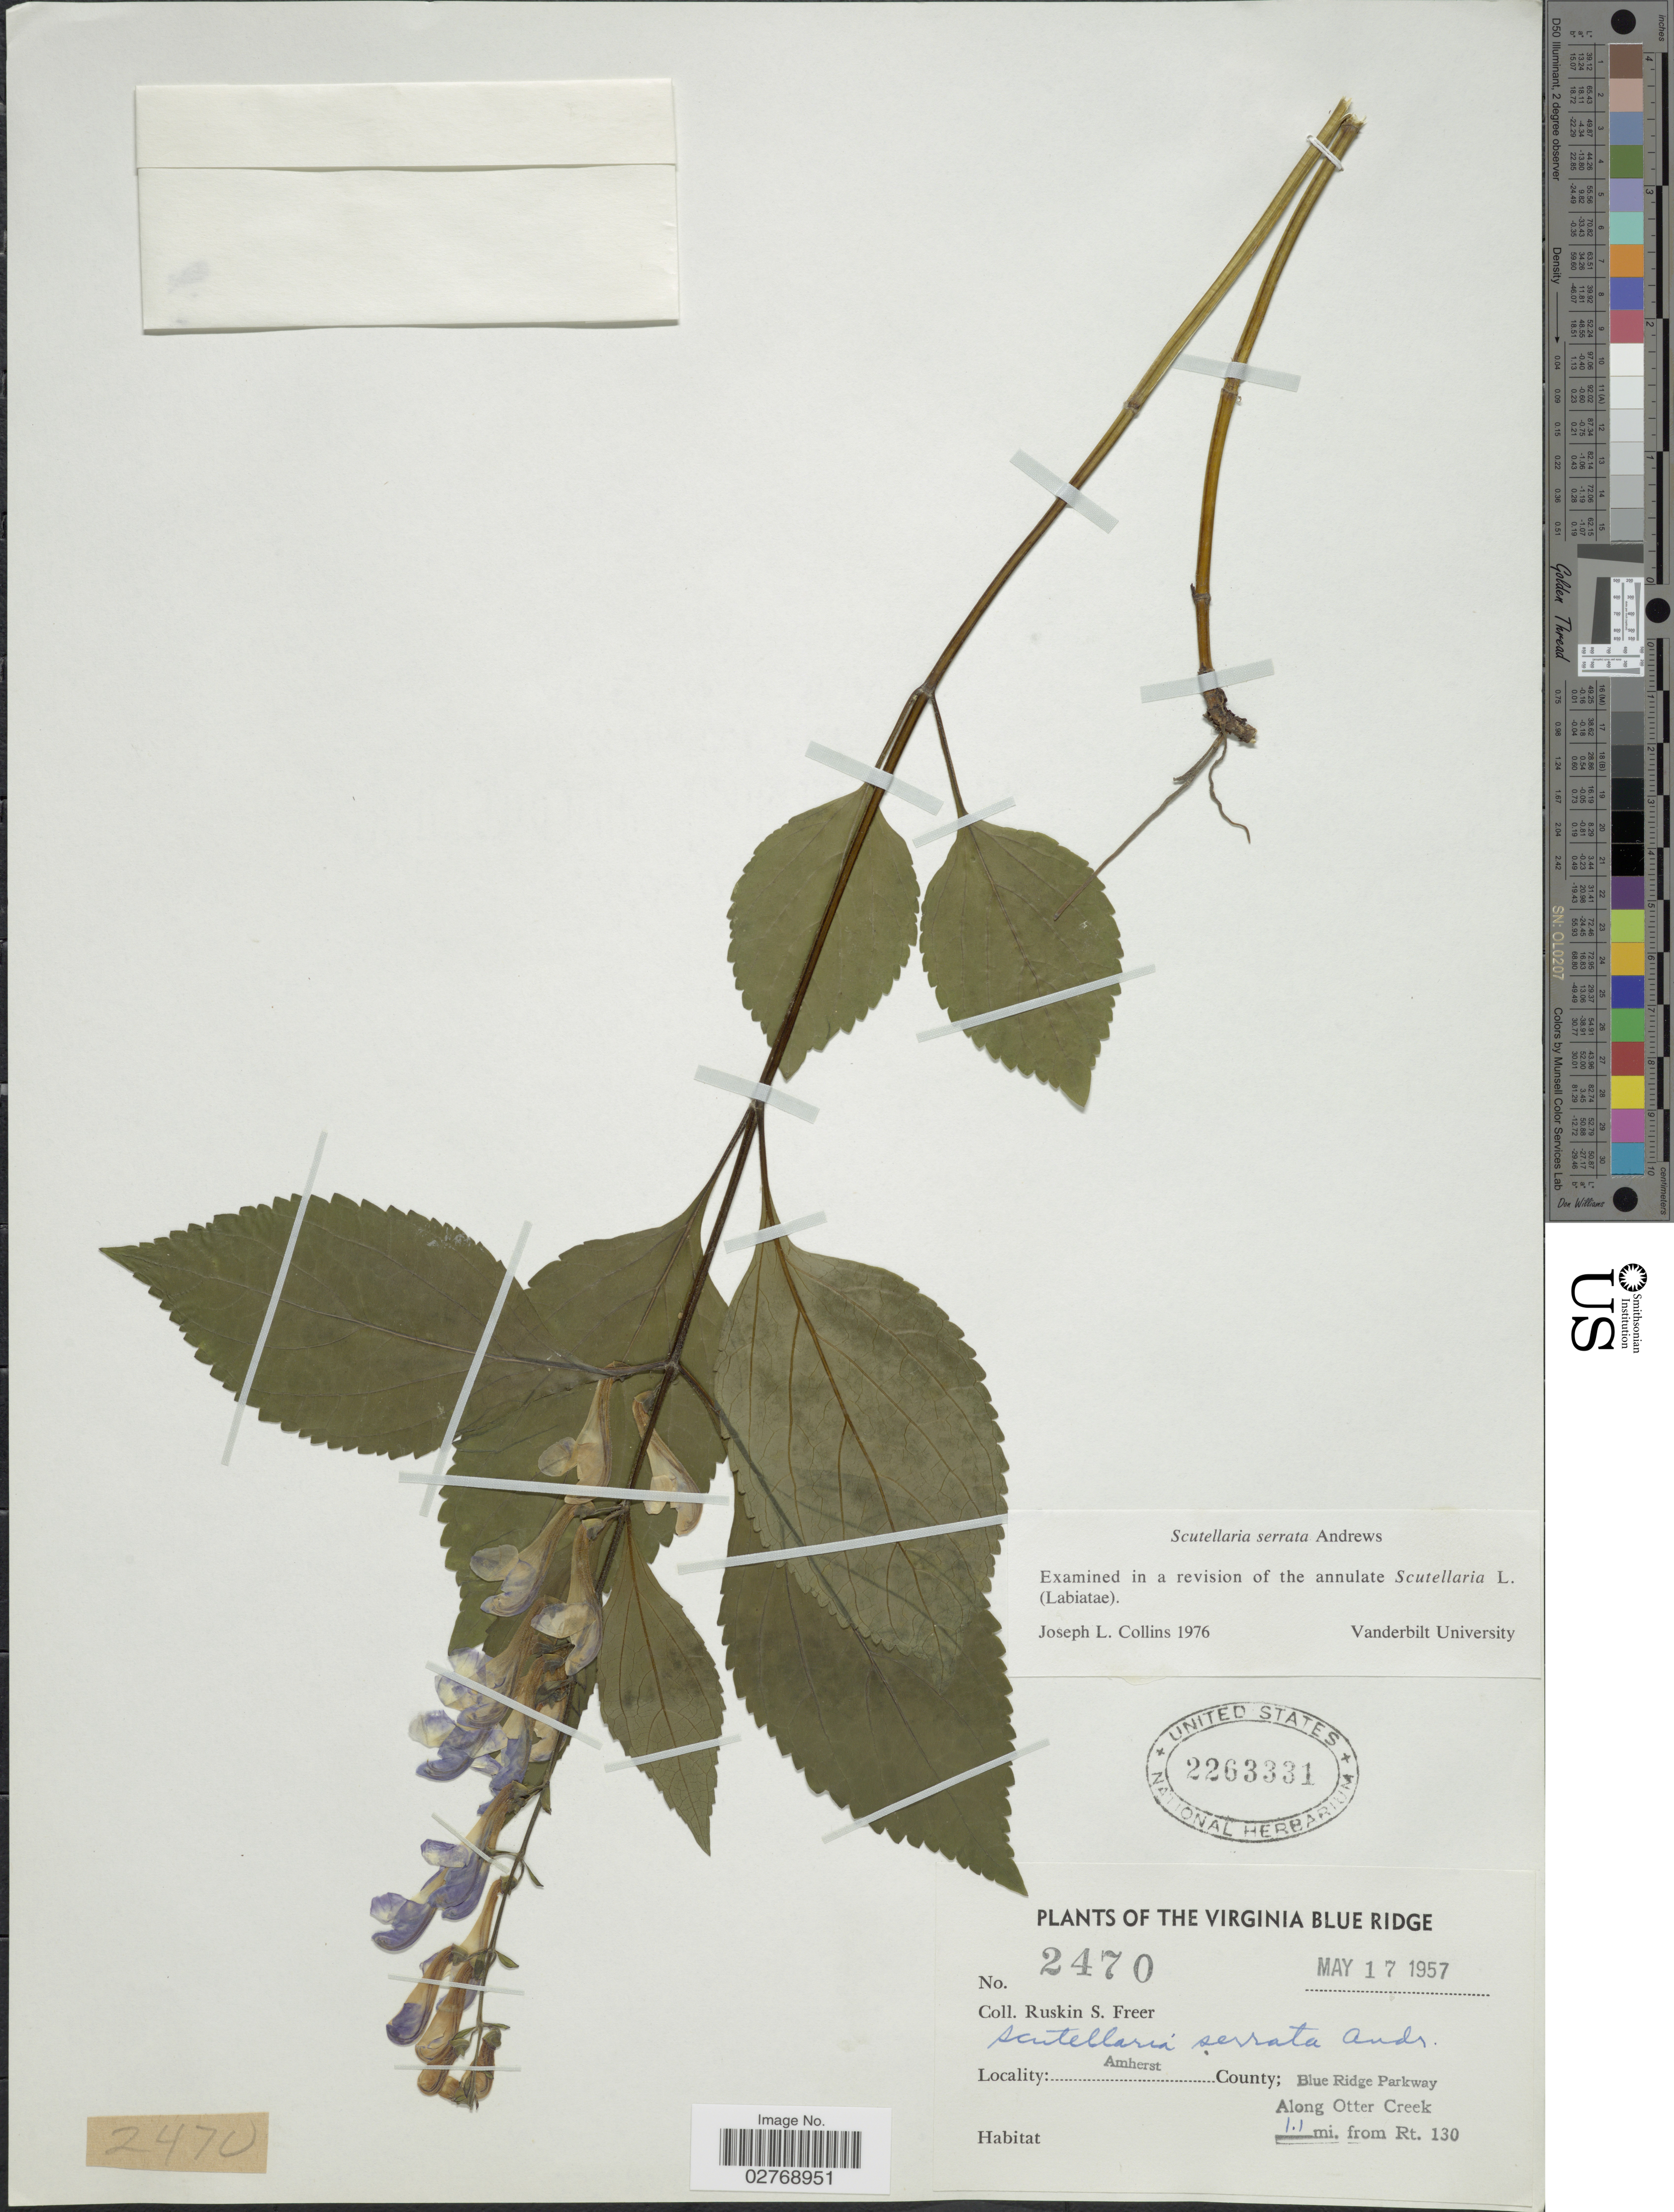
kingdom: Plantae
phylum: Tracheophyta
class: Magnoliopsida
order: Lamiales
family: Lamiaceae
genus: Scutellaria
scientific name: Scutellaria serrata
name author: Andrews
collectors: R. Freer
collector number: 2470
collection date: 1957-05-17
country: United States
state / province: Virginia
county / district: Amherst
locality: The Virginia Blue Ridge. Amherst. County; Blue Ridge Parkway. Along Otter Creek, 1.1 mi. from Rt. 130.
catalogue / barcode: US 2263331